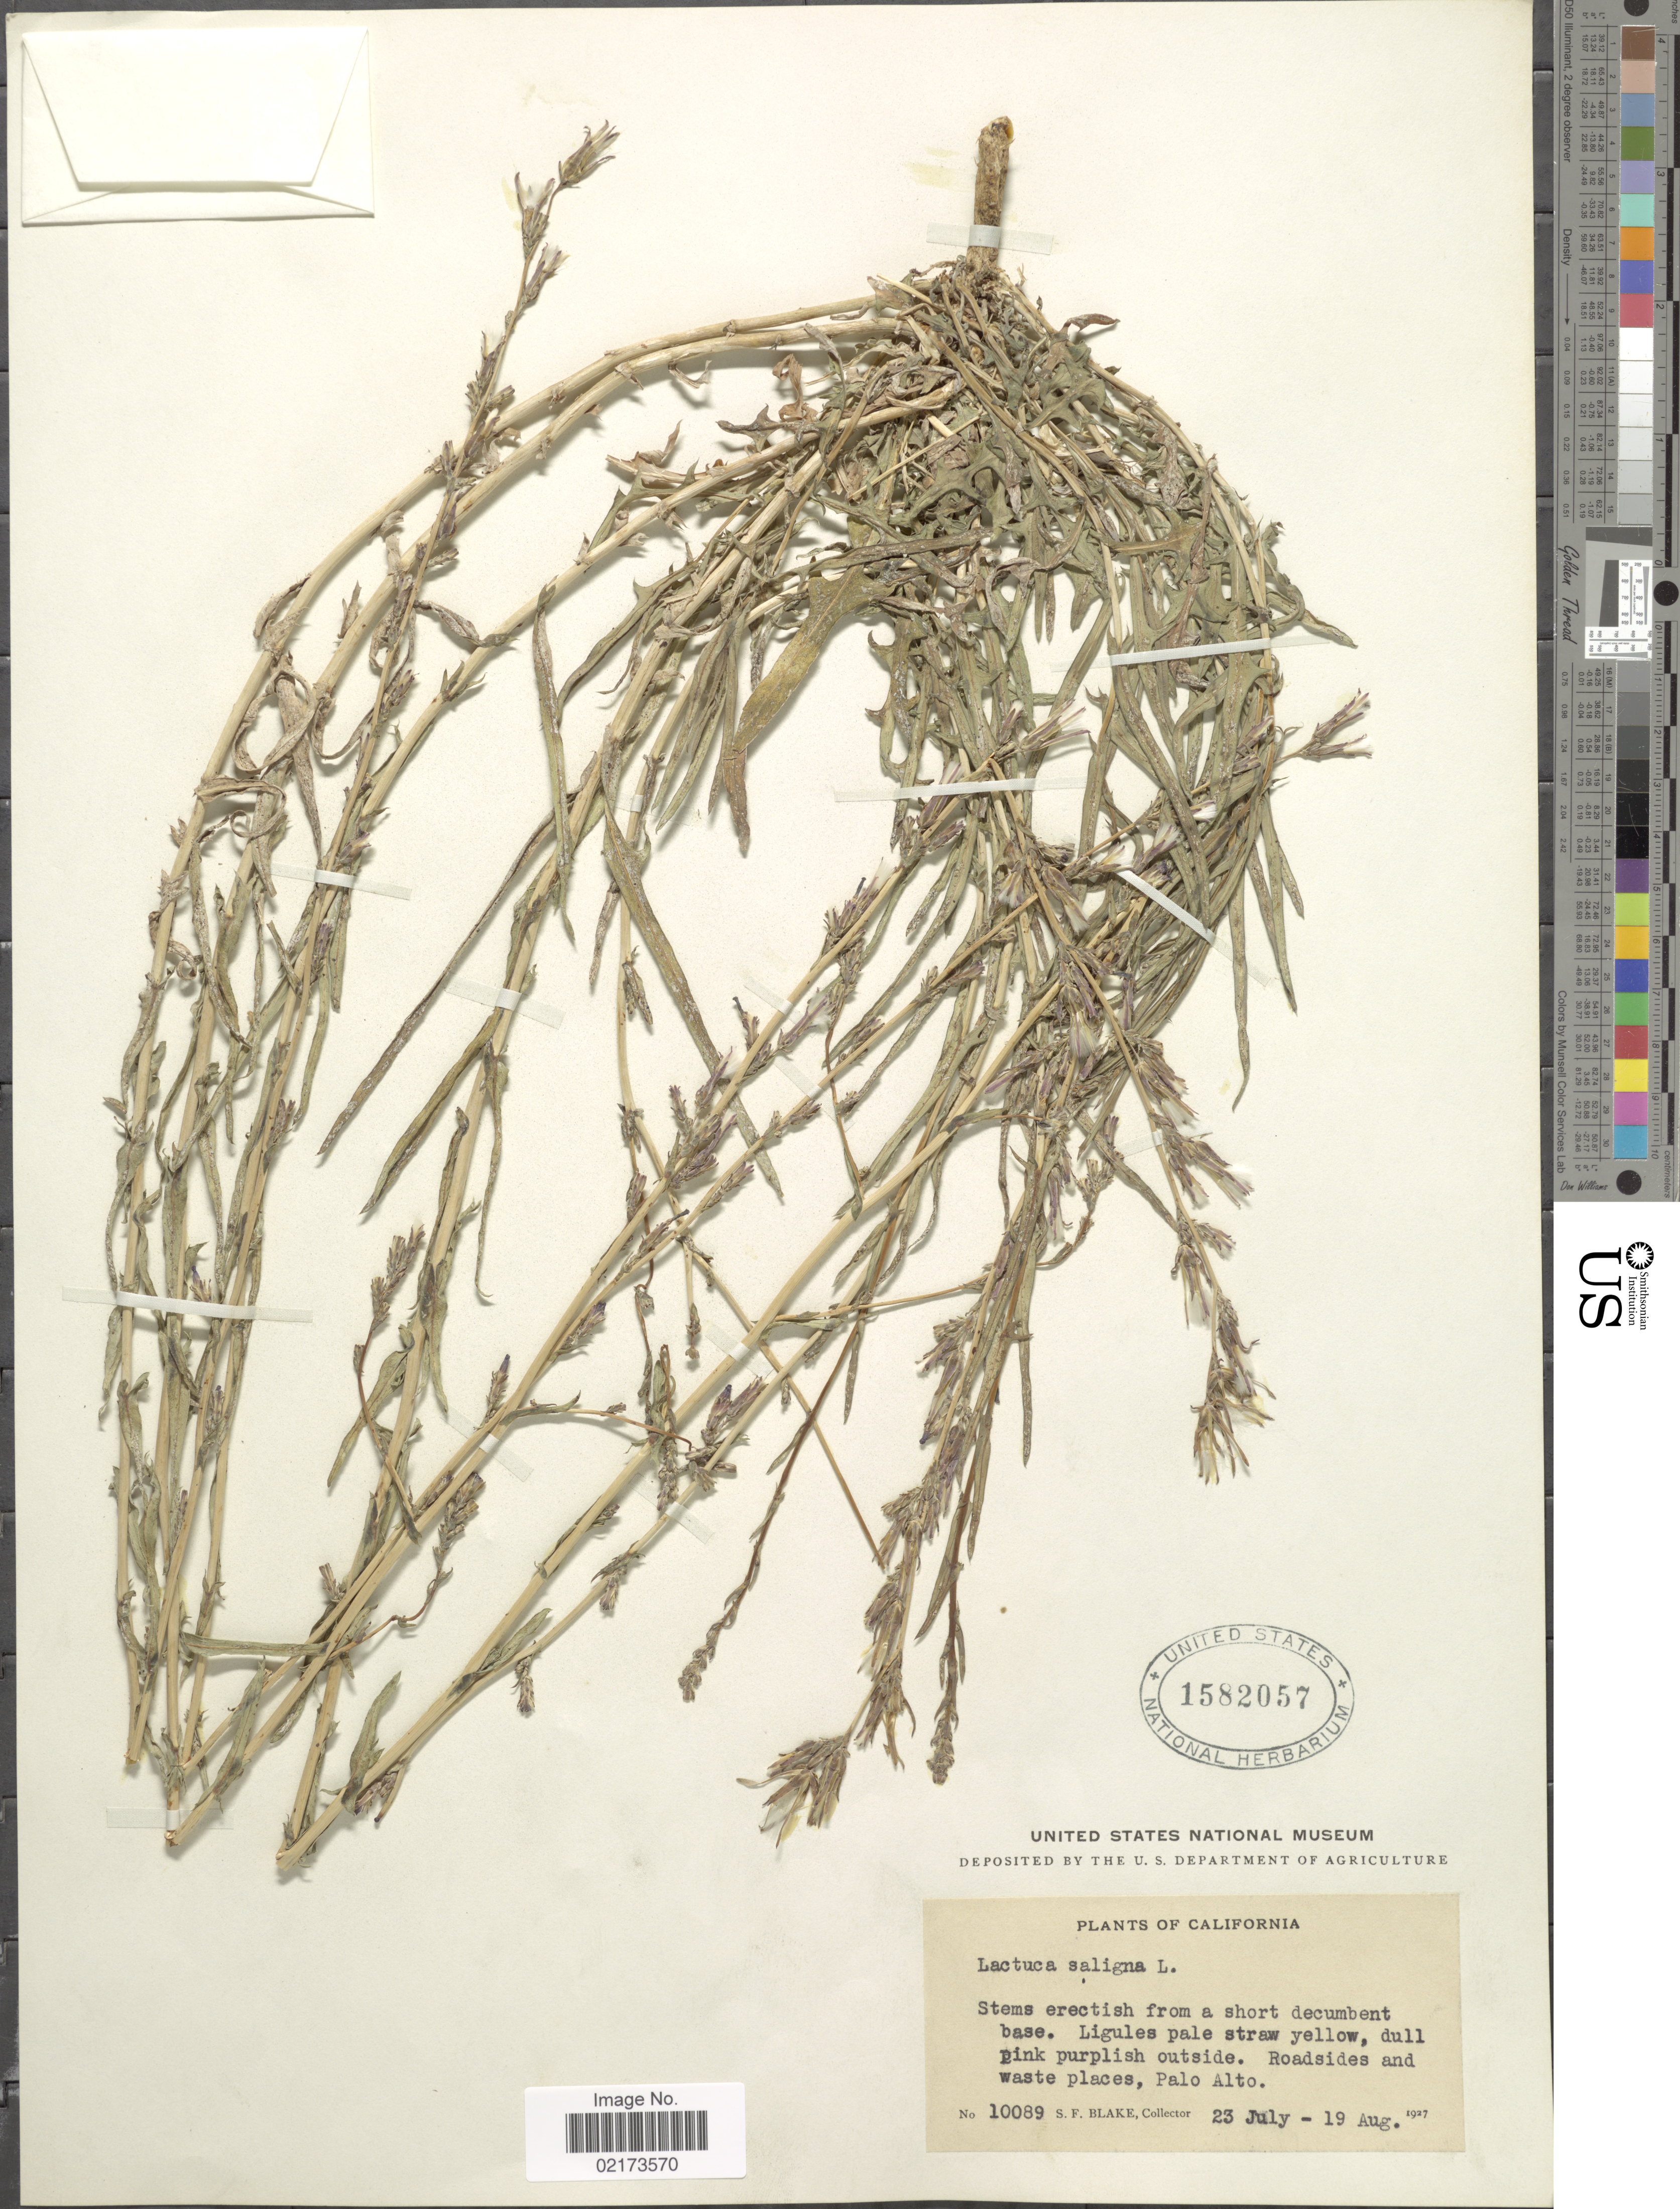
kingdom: Plantae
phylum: Tracheophyta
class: Magnoliopsida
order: Asterales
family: Asteraceae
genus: Lactuca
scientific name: Lactuca saligna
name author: L.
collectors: S. Blake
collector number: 10089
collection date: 1927-07-23/1927-08-19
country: United States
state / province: California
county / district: Santa Clara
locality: Palo Alto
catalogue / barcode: US 1582057